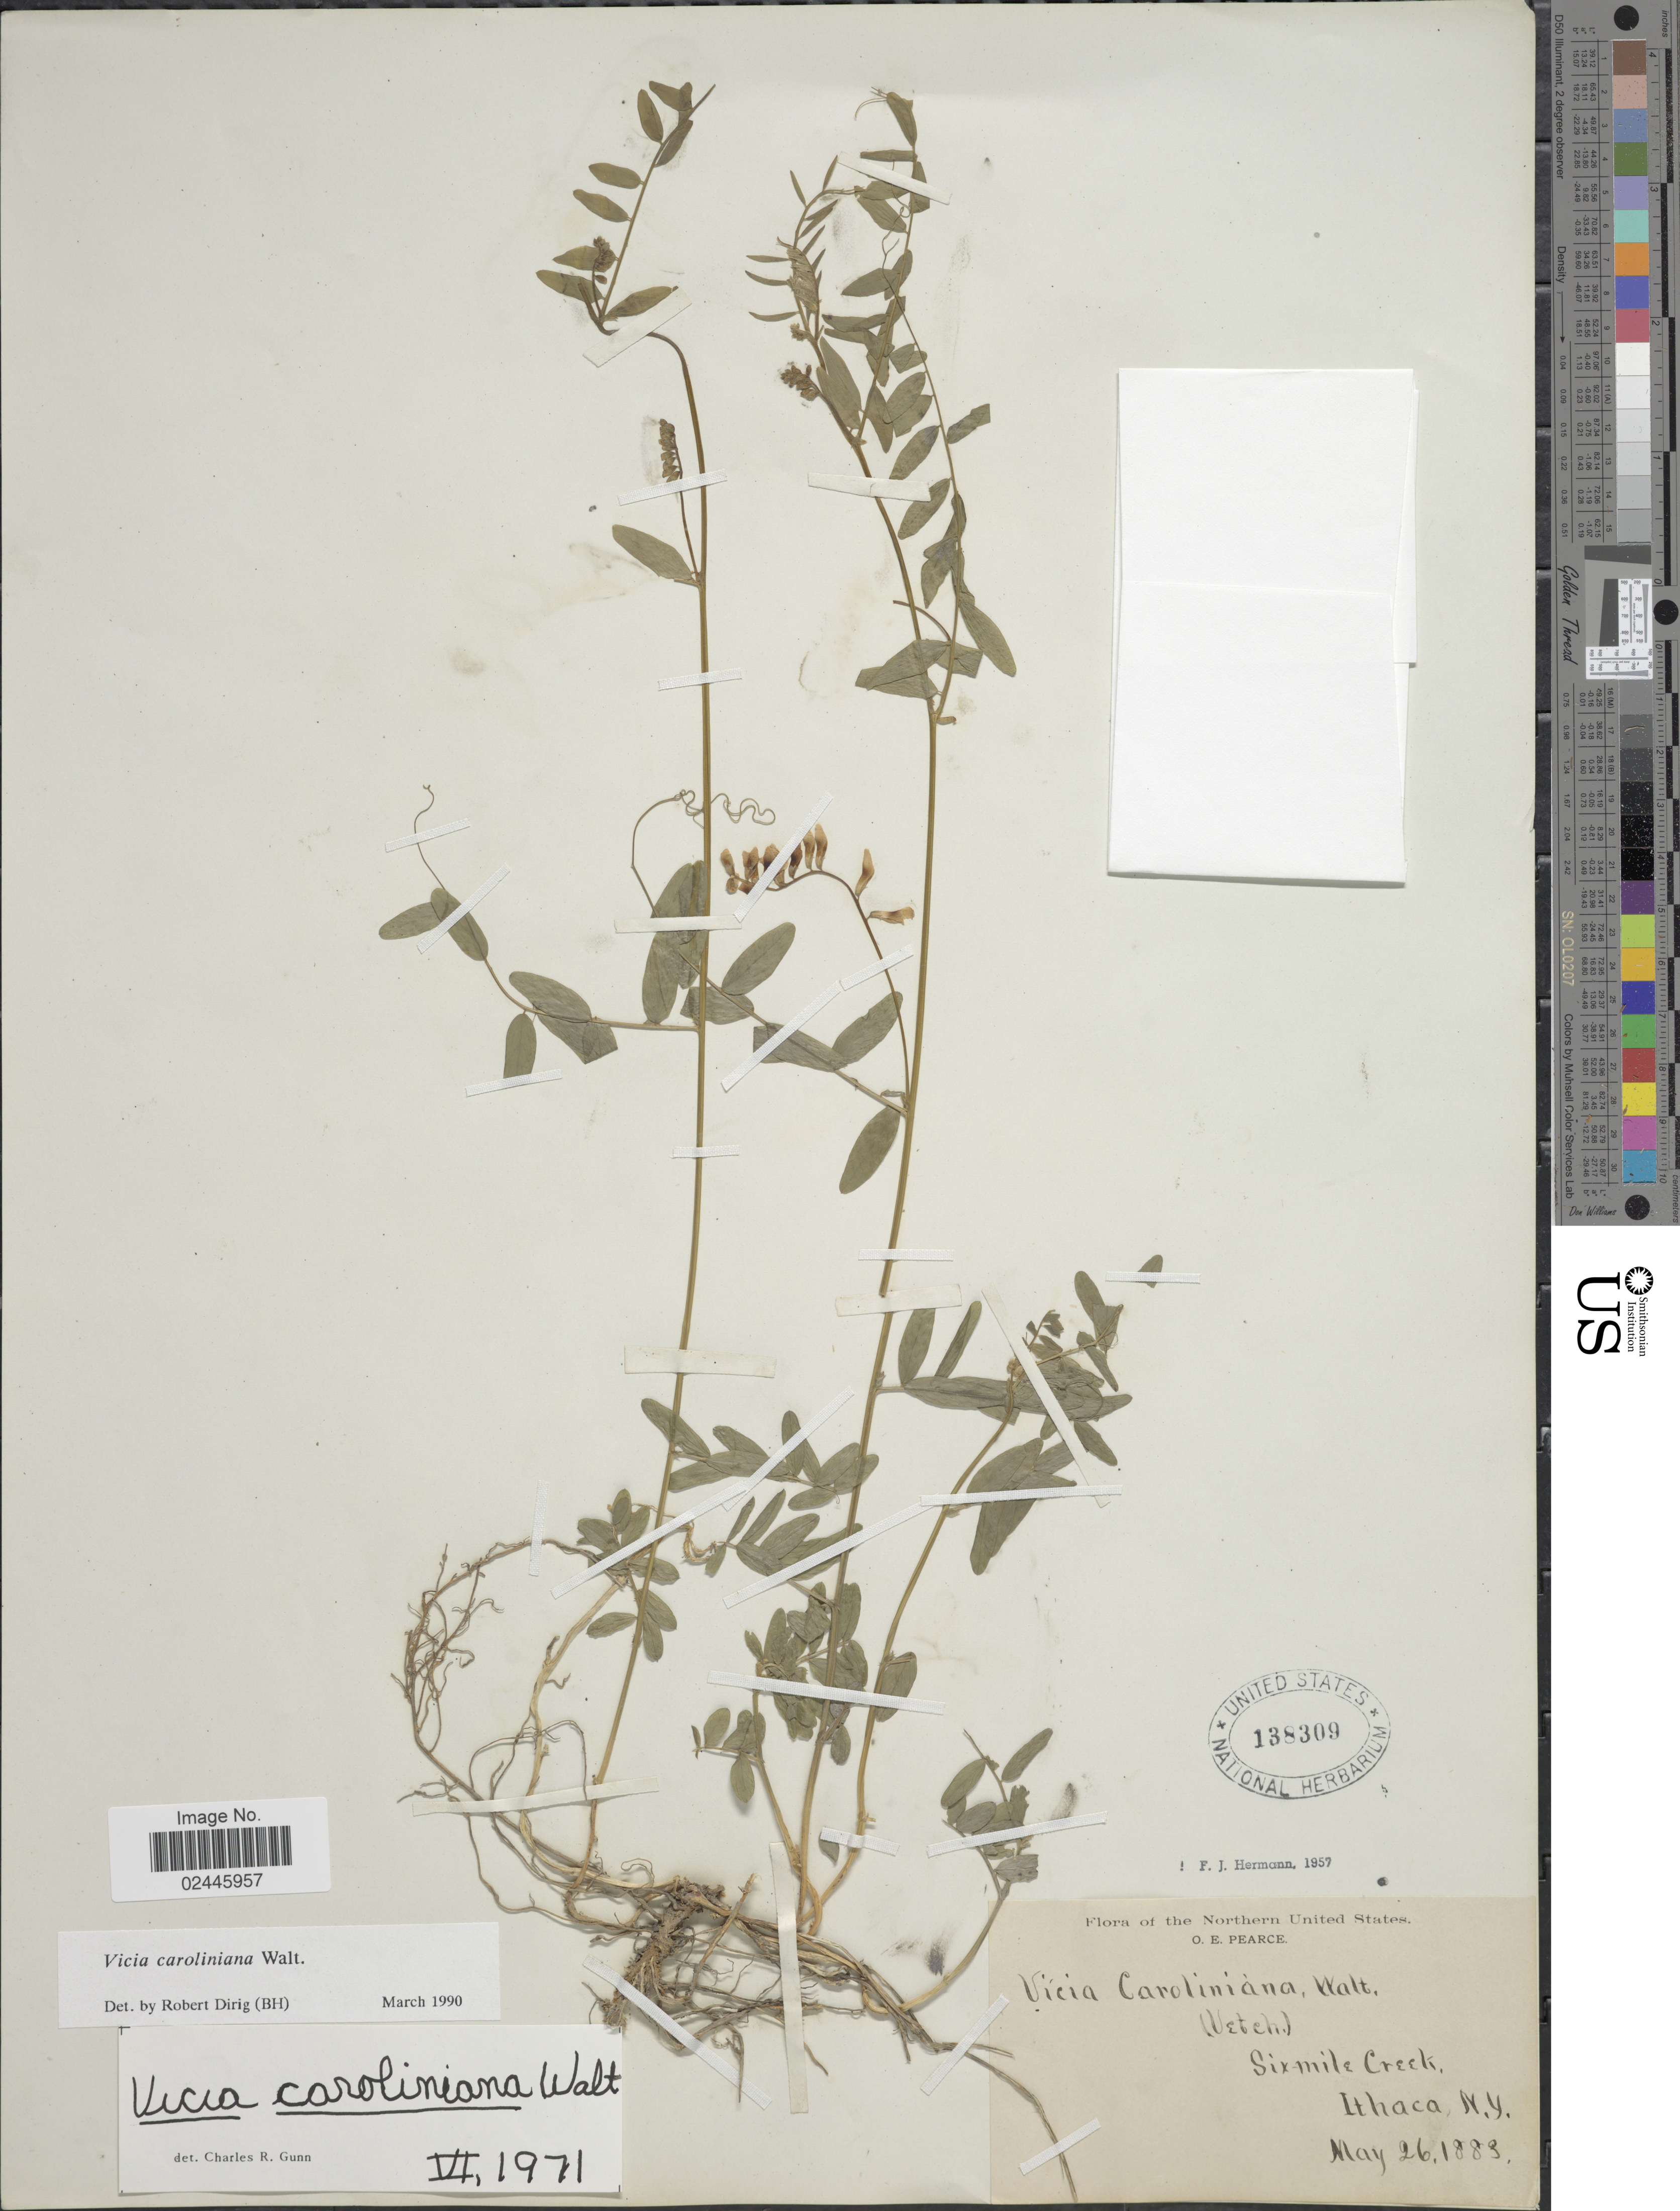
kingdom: Plantae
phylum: Tracheophyta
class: Magnoliopsida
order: Fabales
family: Fabaceae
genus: Vicia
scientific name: Vicia caroliniana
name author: Walter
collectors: O. E. Pearce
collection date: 1883-05-26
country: United States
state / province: New York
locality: Northern United States, Six mile Creek, Ithaca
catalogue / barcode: US 138309